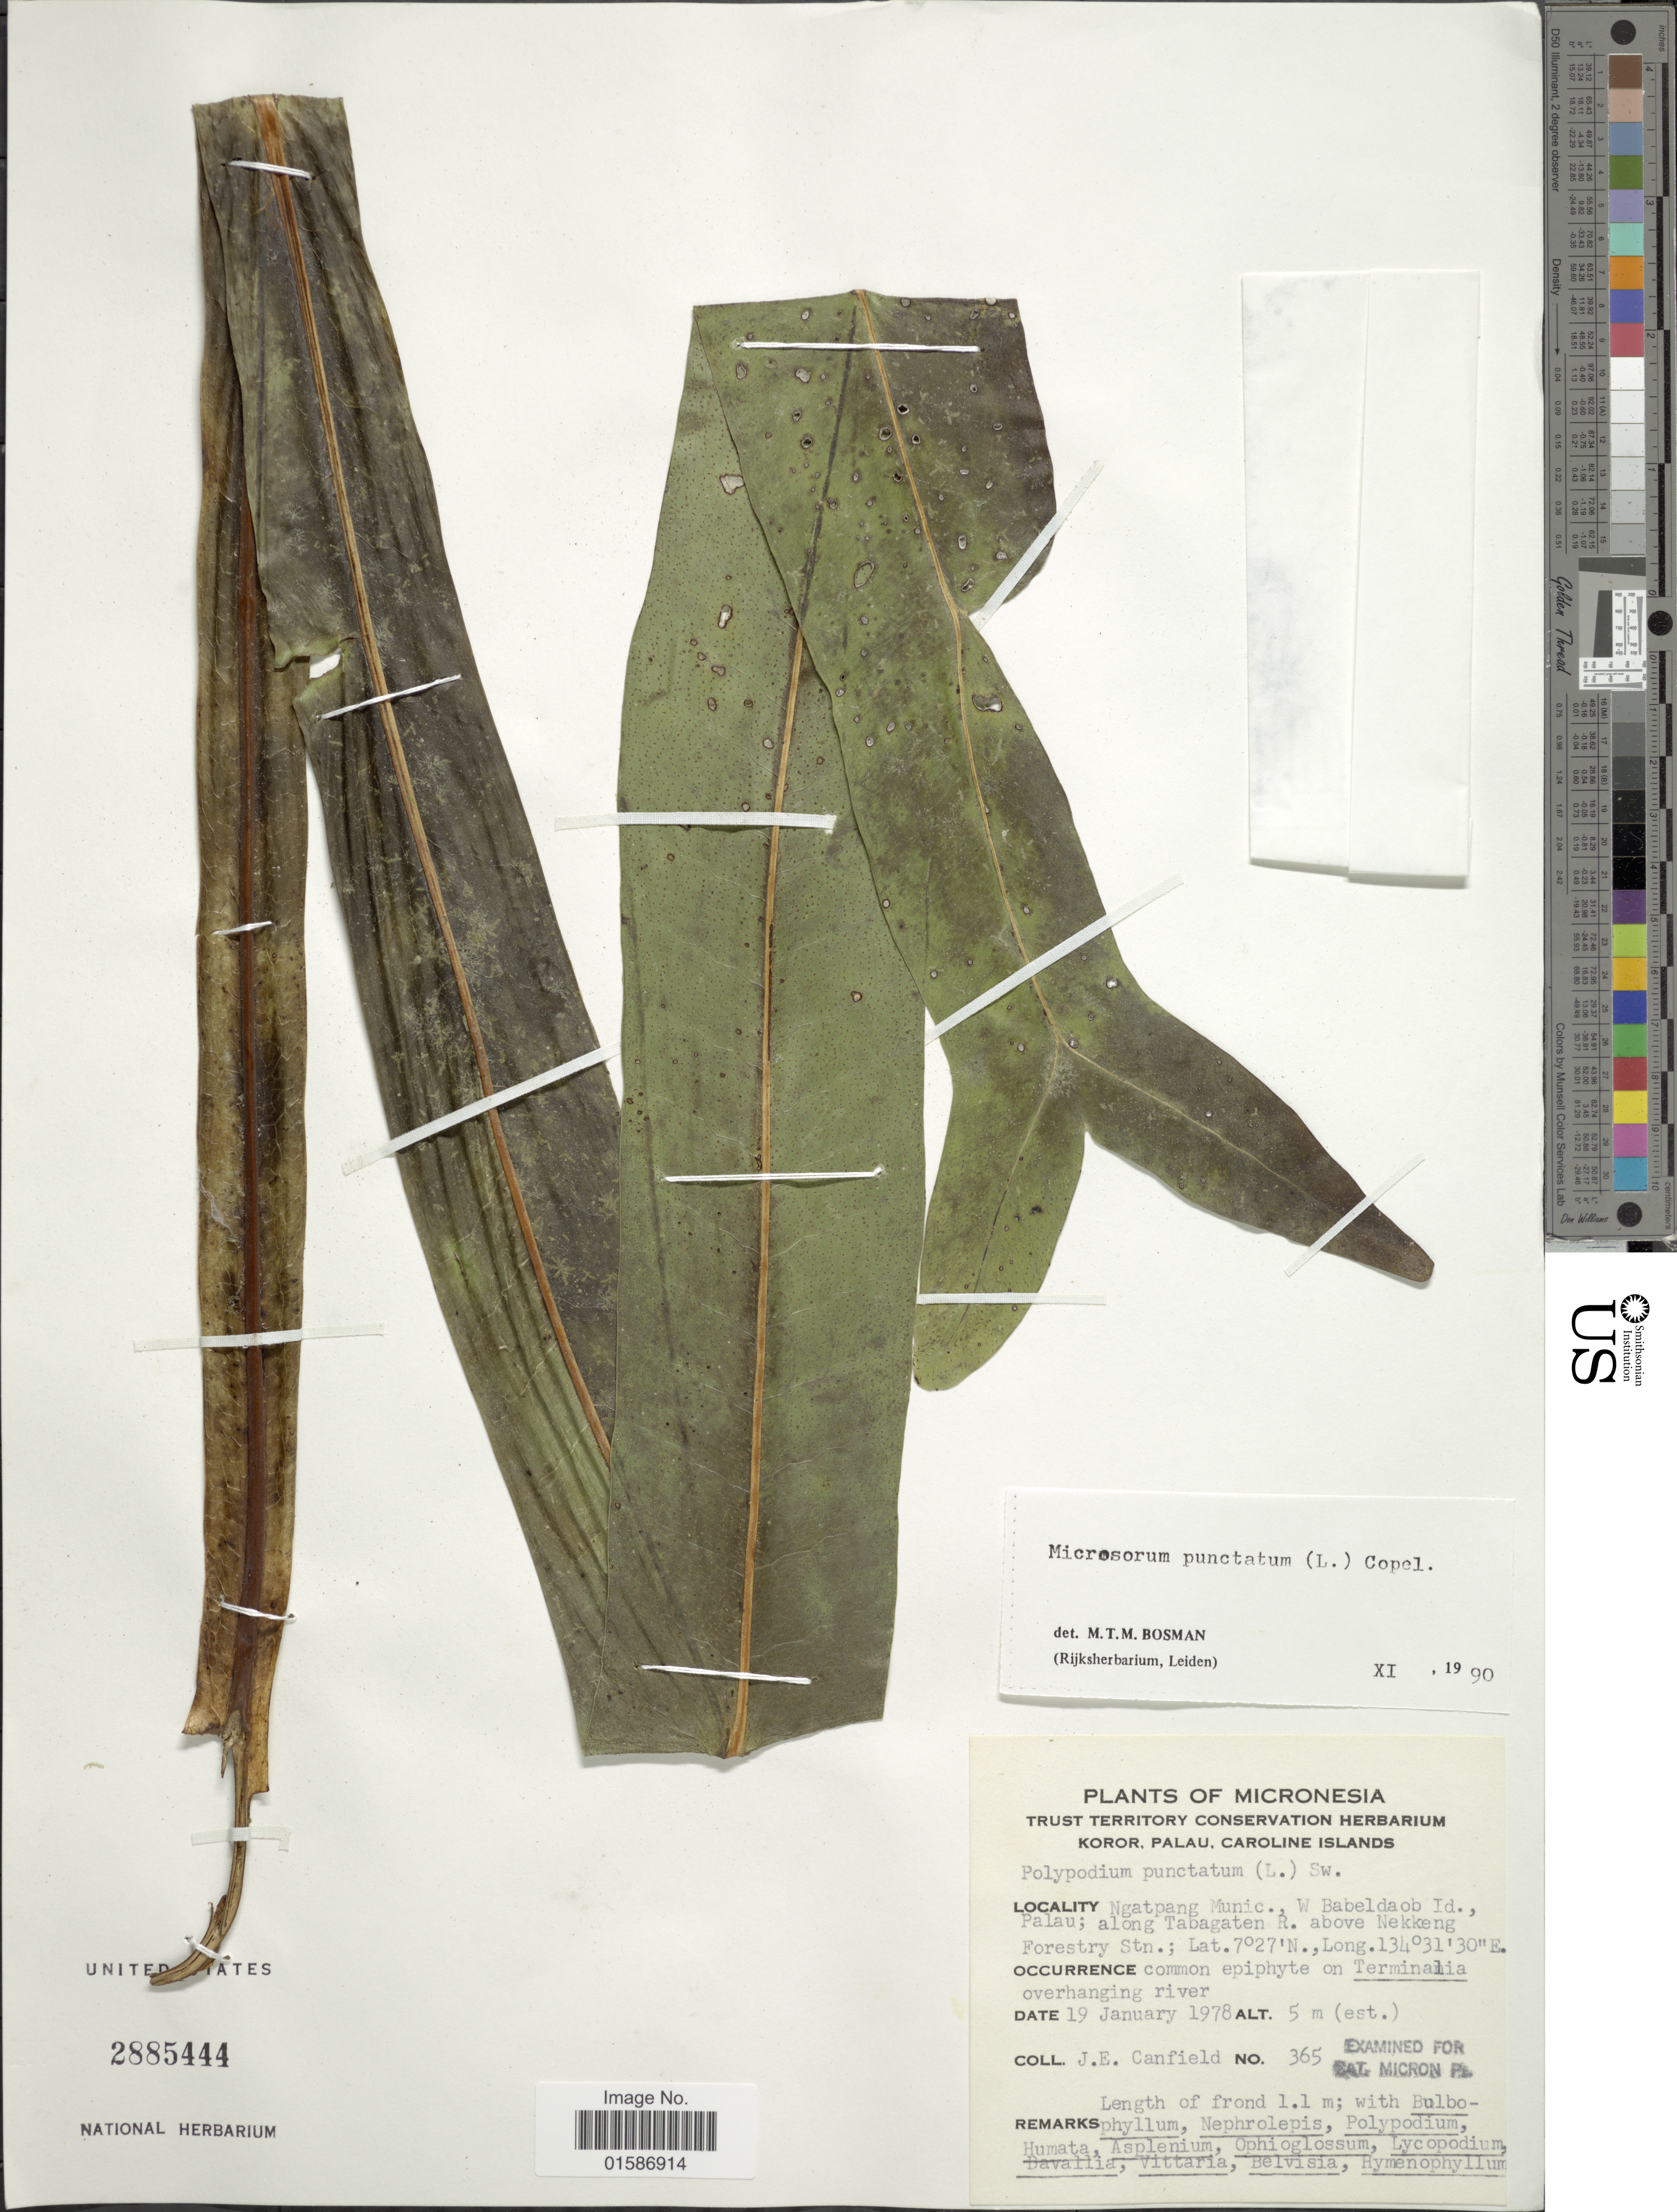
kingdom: Plantae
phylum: Tracheophyta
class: Polypodiopsida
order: Polypodiales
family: Polypodiaceae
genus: Microsorum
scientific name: Microsorum punctatum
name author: (L.) Copel.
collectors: J. E. Canfield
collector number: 365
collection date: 1978-01-19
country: Palau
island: Babeldaob [Babelthuap]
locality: Micronesia, Mgatpang Munic., W Babeldaob Id., Palau; along Tabagaten R. above Nekkeng Forestry Stn.;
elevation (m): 5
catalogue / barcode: US 2885444